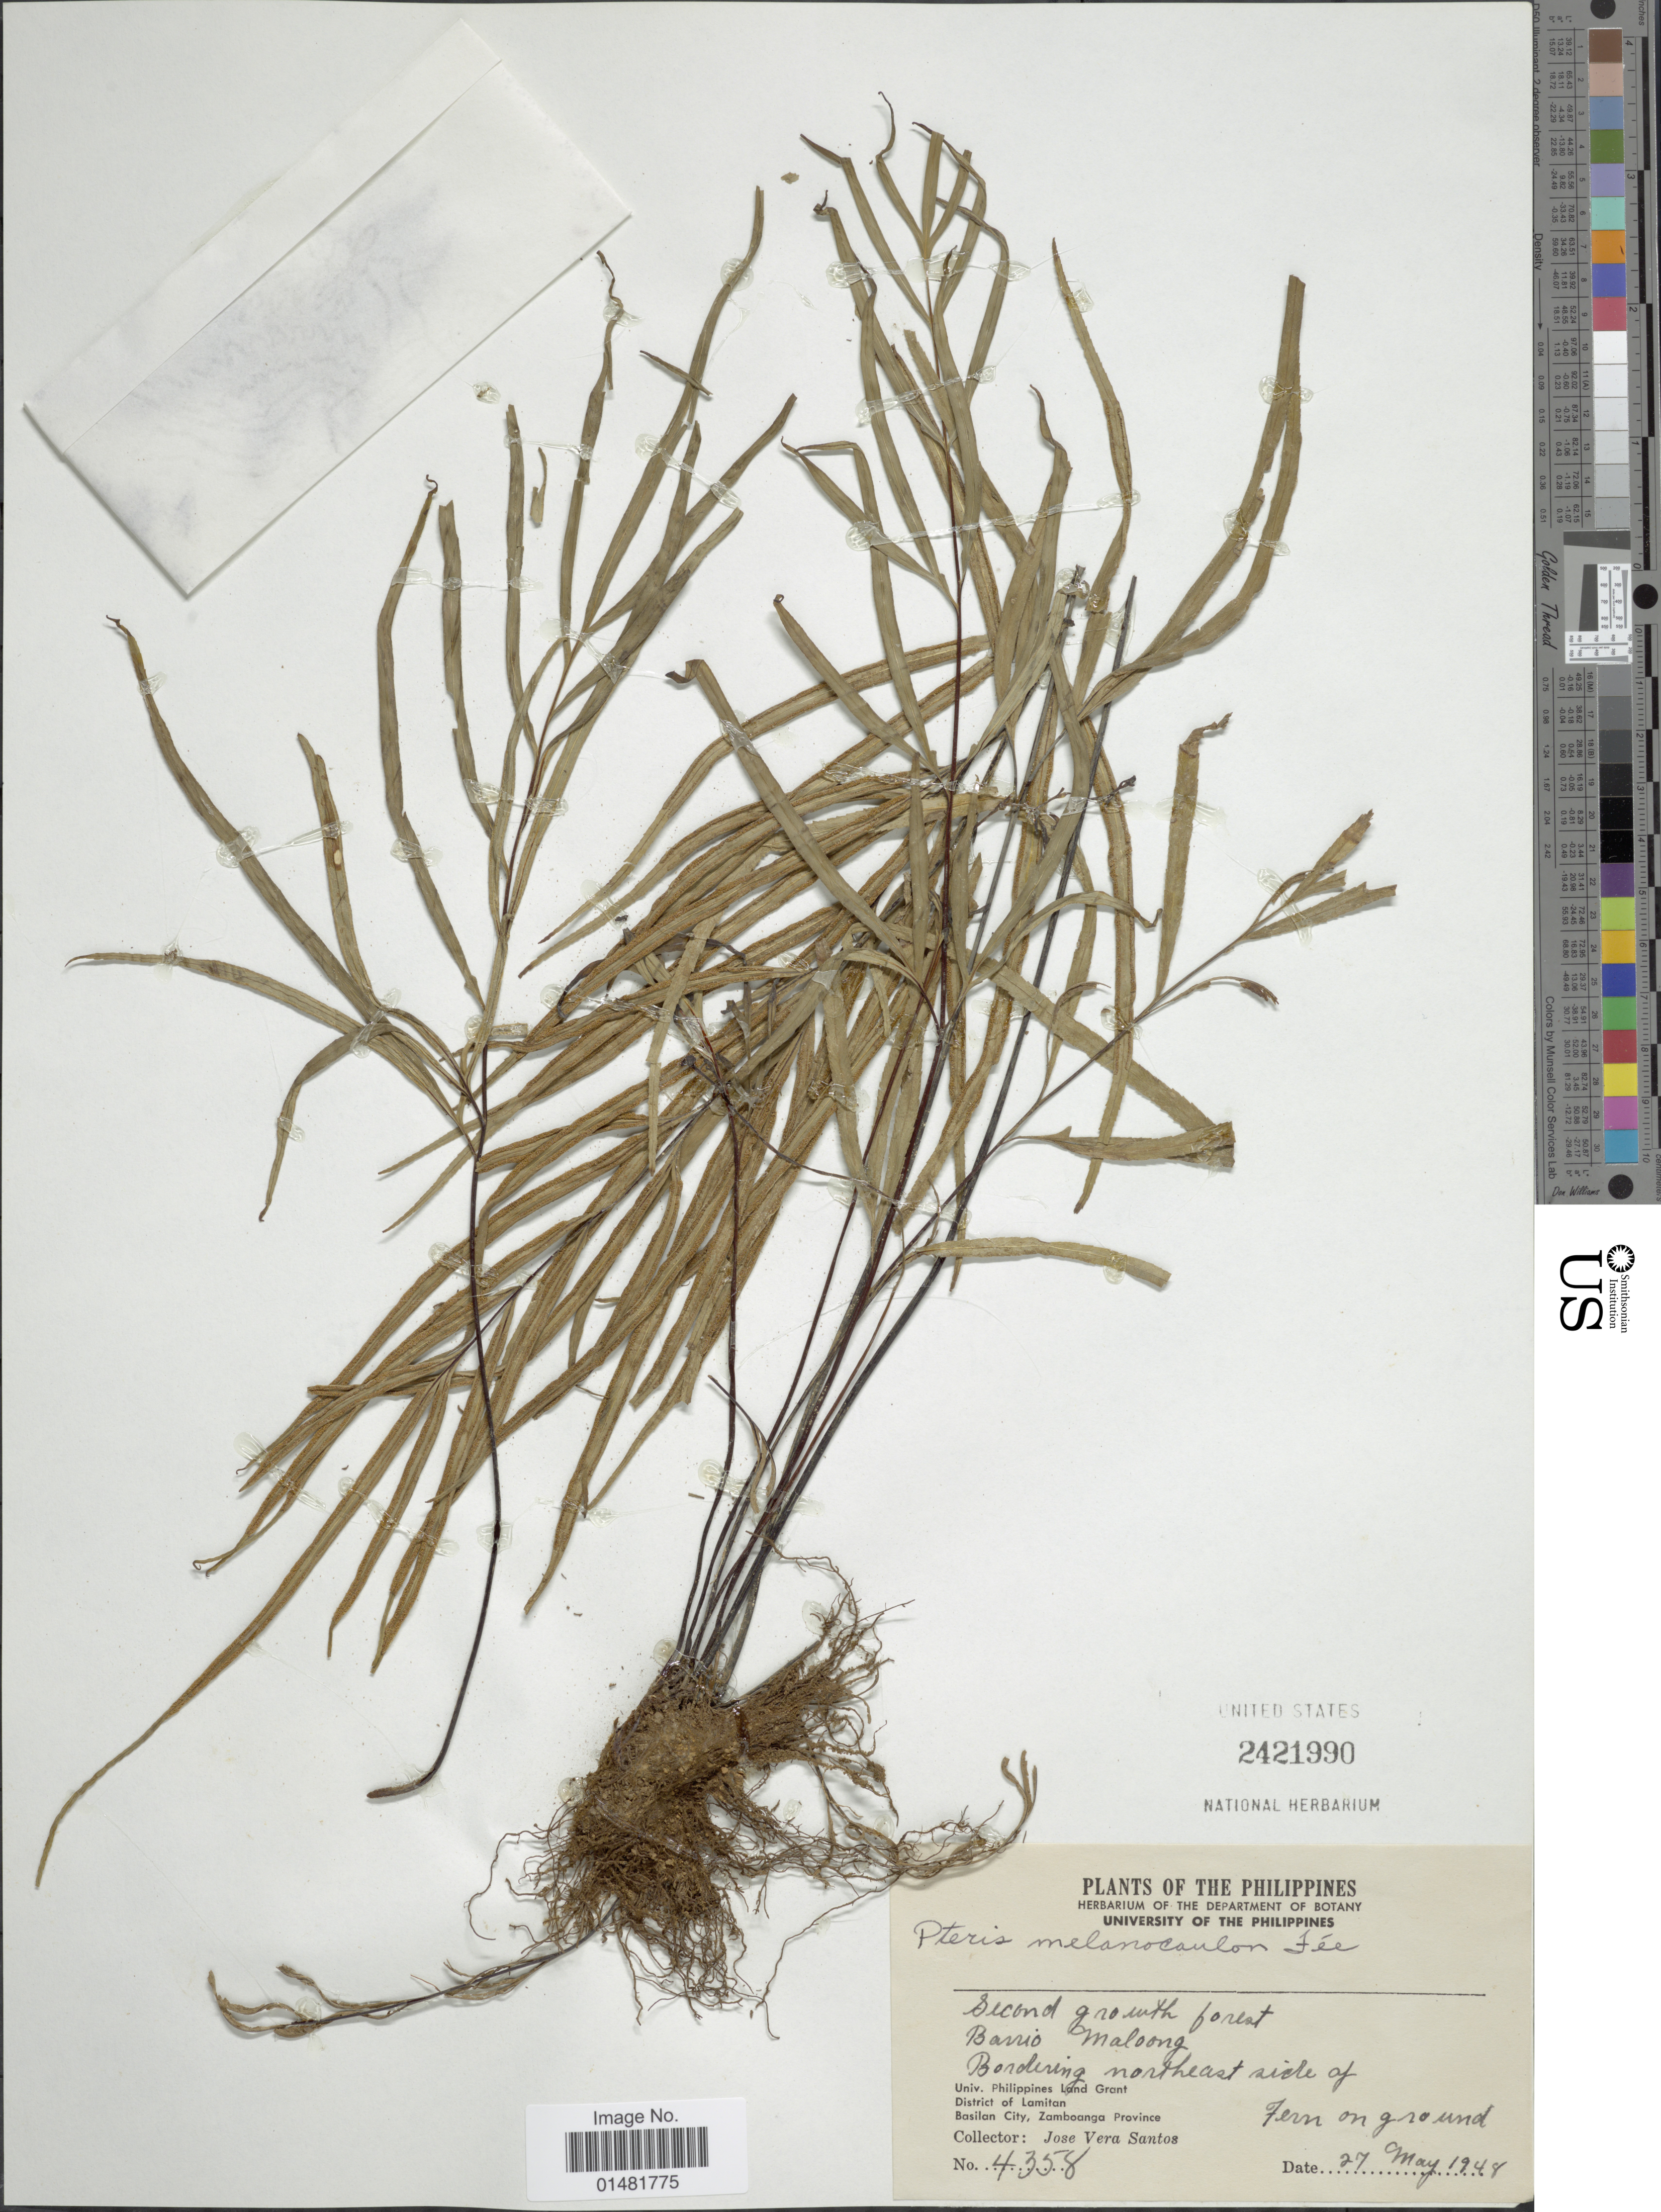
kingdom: Plantae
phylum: Tracheophyta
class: Polypodiopsida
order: Polypodiales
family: Pteridaceae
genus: Pteris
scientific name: Pteris melanocaulon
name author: Fée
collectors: J. V. Santos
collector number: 4358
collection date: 1948-05-27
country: Philippines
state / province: Zamboanga Peninsula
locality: Second growth forest, Barrio Maloong, Bordering northeast side of Univ. Philippines Land Grant, District of Lamitan, Basilan City, Zamboanga Province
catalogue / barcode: US 2421990